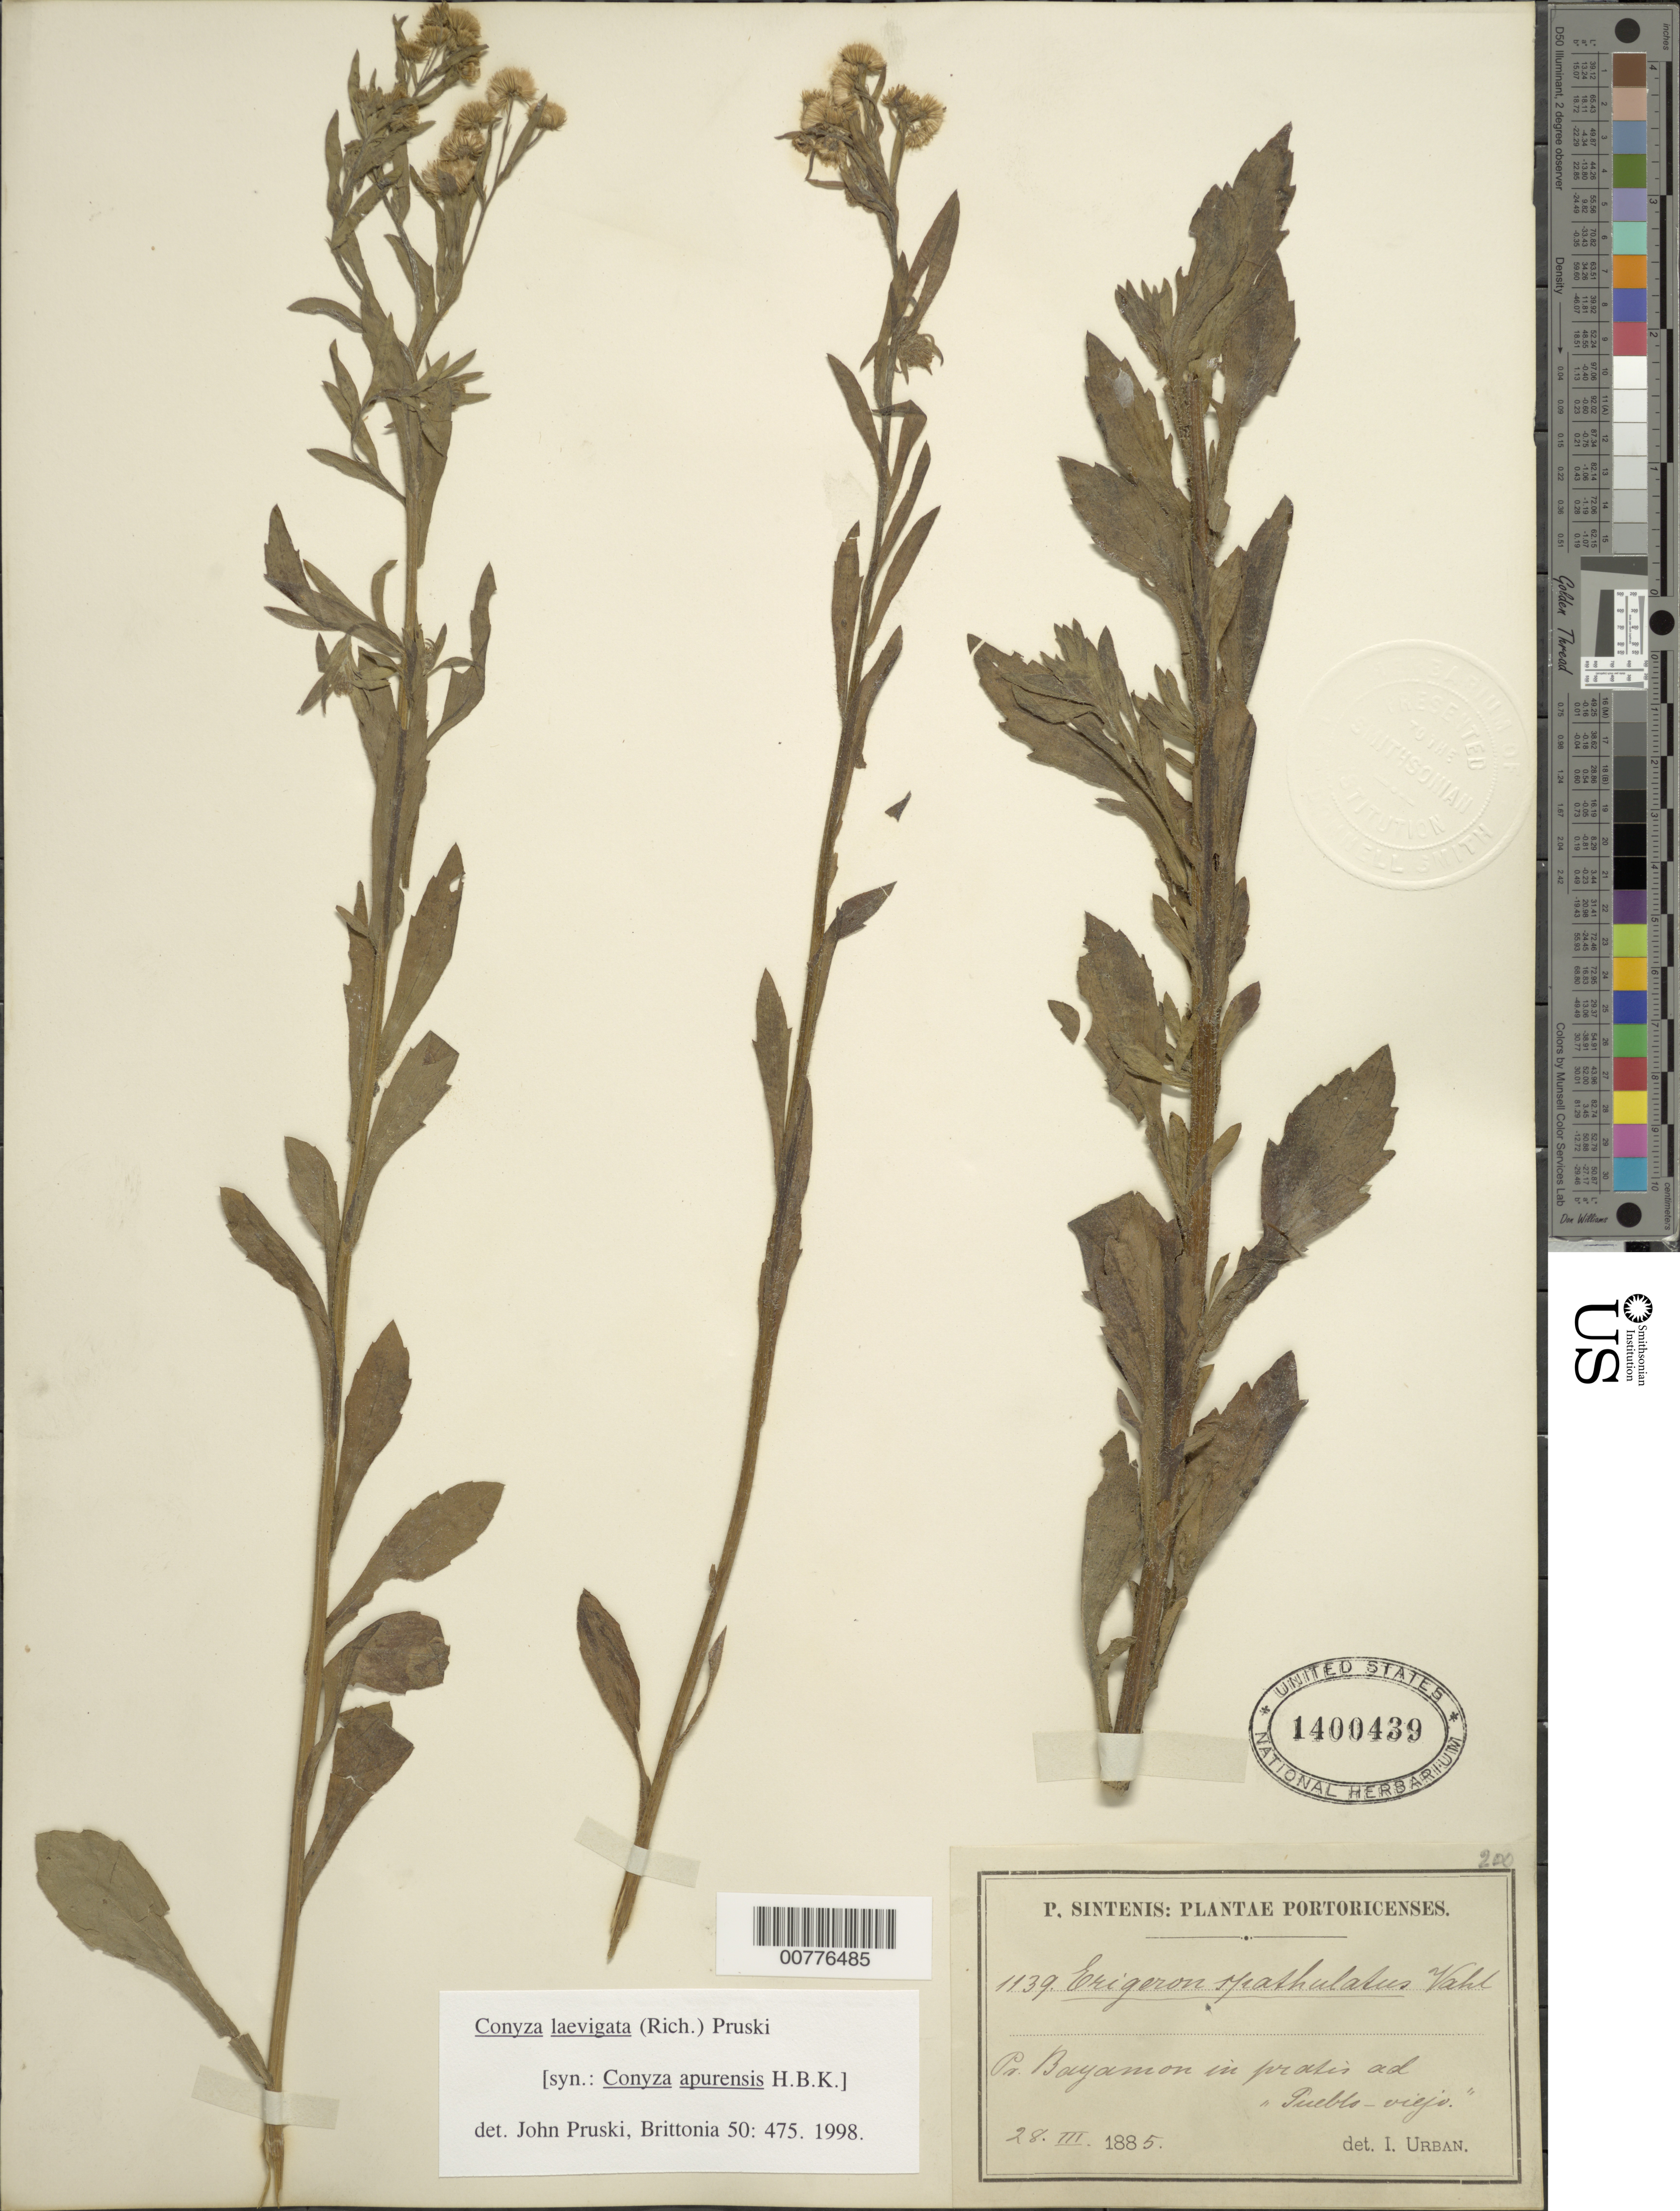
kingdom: Plantae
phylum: Tracheophyta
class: Magnoliopsida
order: Asterales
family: Asteraceae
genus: Conyza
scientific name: Conyza laevigata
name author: (Rich.) Pruski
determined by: Pruski, J. F.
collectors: P. Sintenis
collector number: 1139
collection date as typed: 28 Mar 1885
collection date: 1885-03-28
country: Puerto Rico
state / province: Bayamón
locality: Prope Bayamon in pratis ad "Pueblo-viejo"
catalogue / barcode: US 1400439